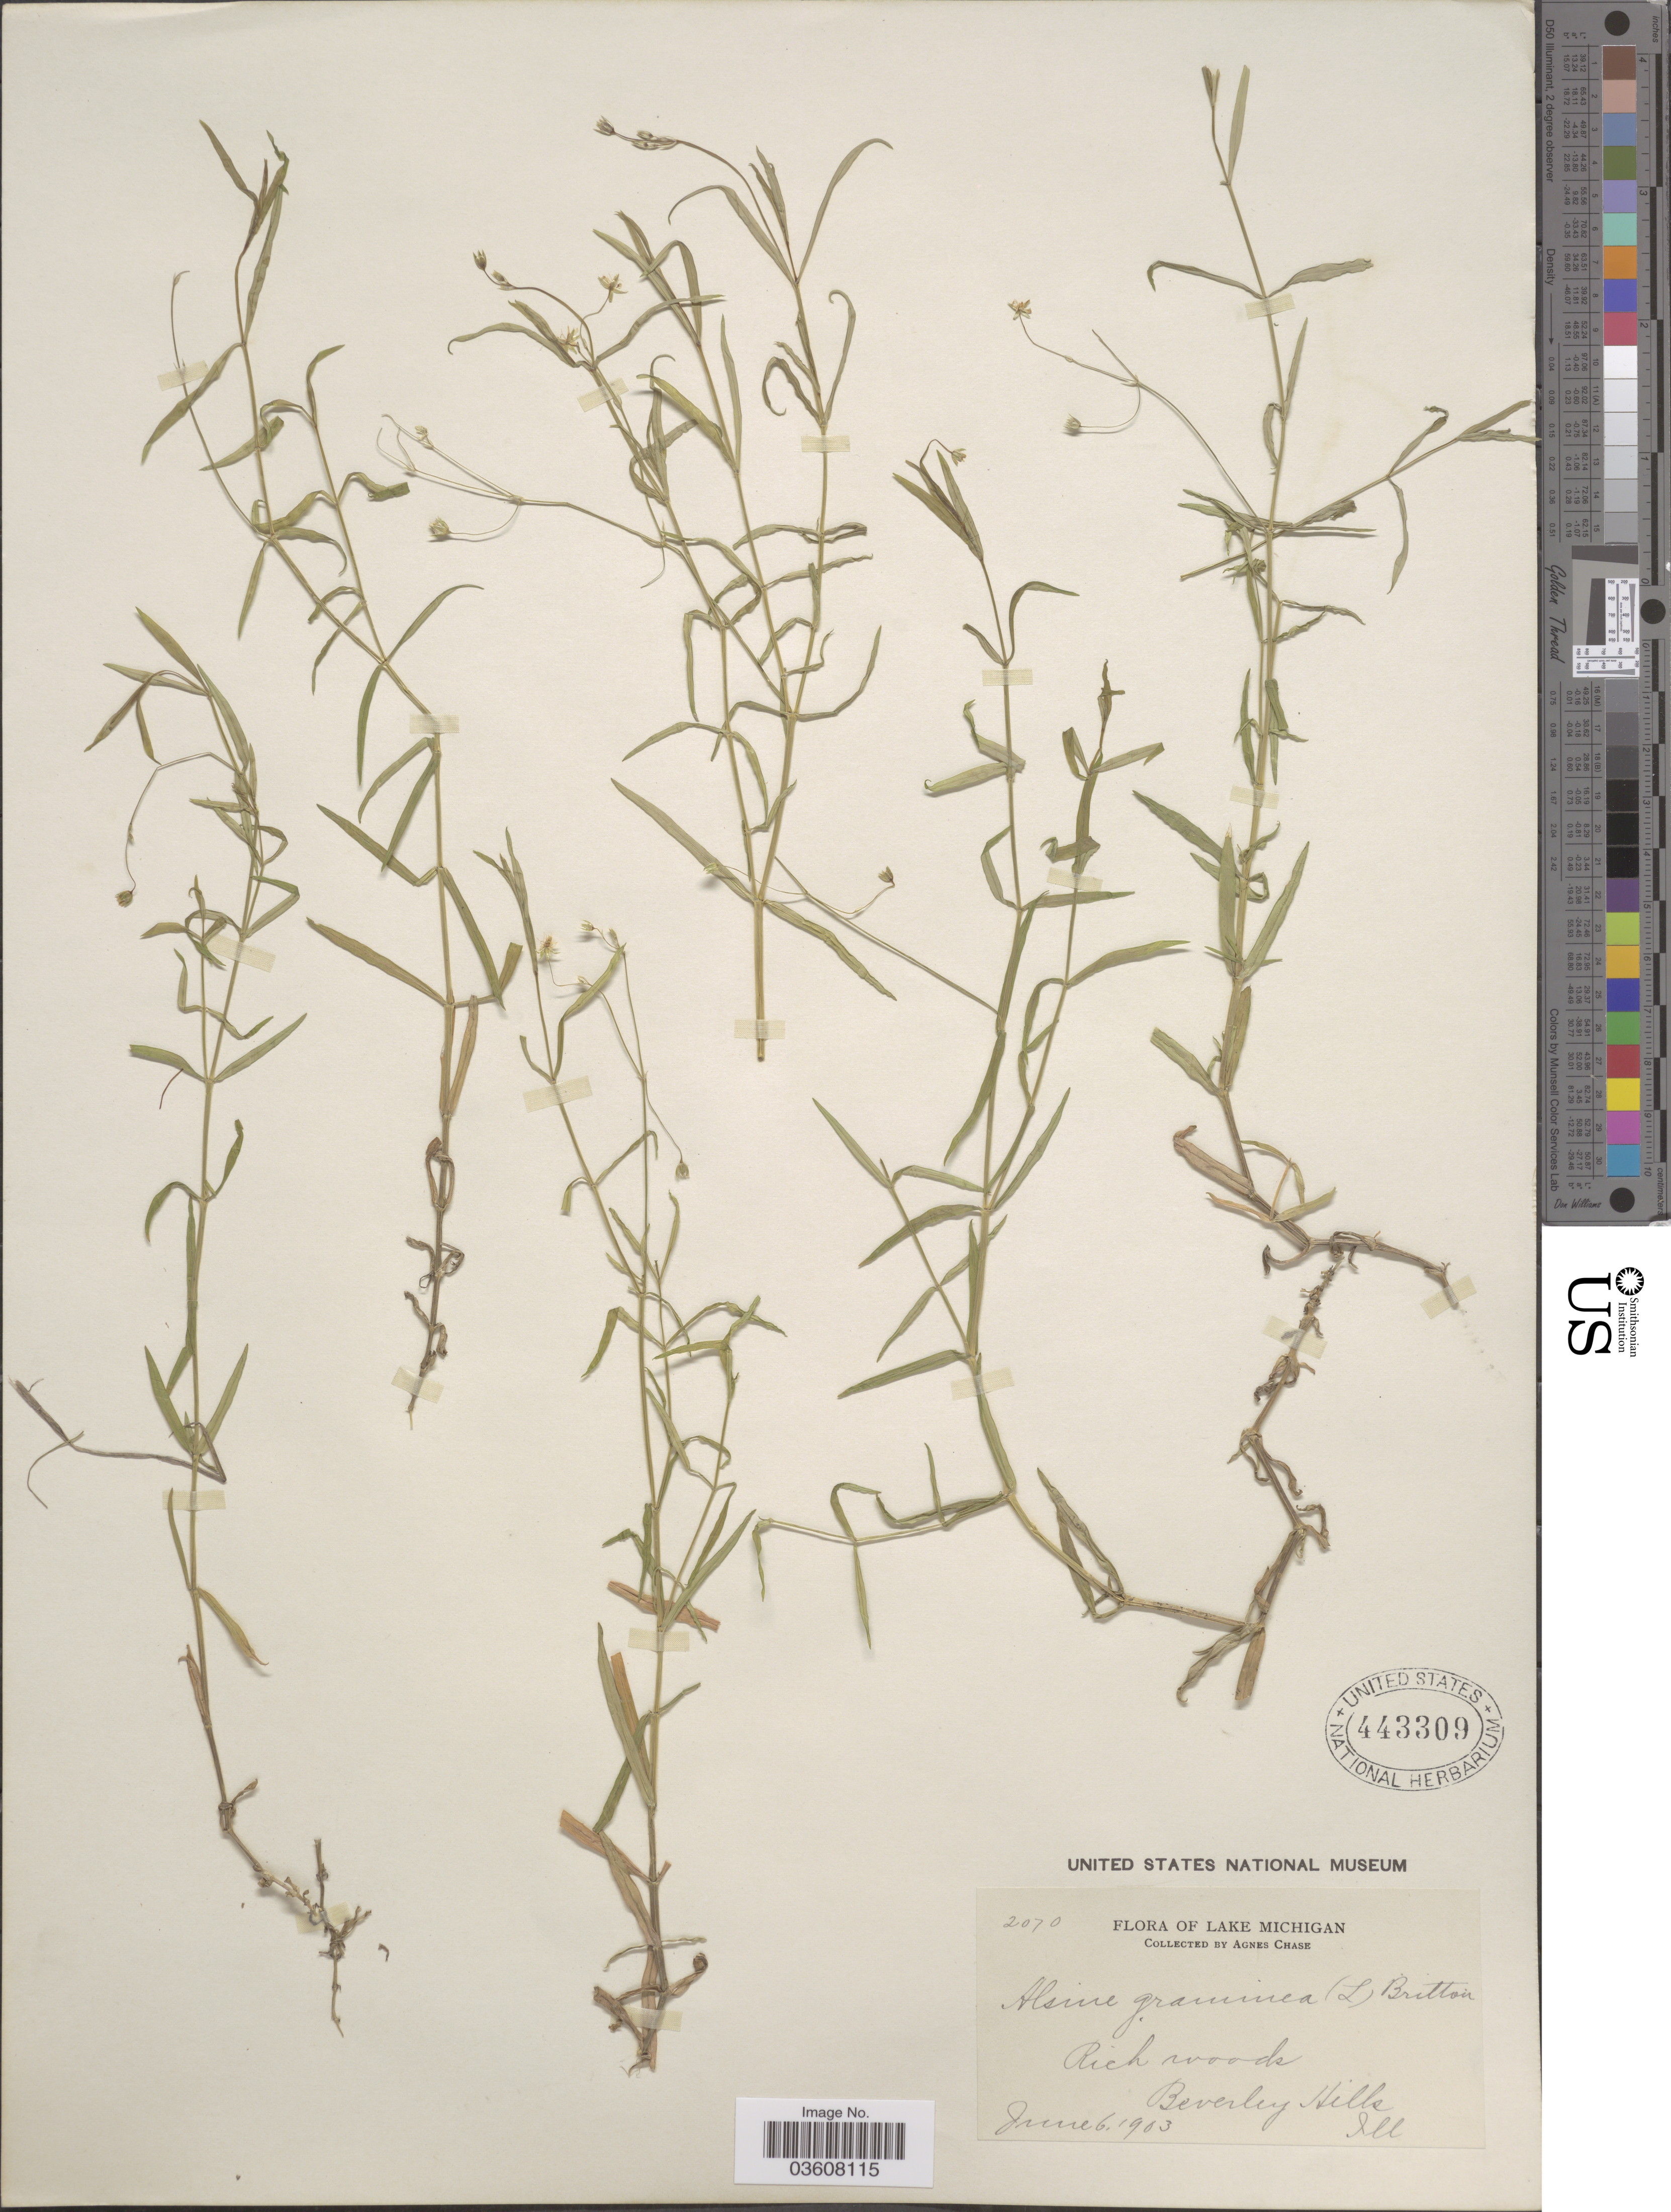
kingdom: Plantae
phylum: Tracheophyta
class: Magnoliopsida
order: Caryophyllales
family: Caryophyllaceae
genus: Stellaria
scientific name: Stellaria graminea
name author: L.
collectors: A. Chase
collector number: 2070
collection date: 1903-06-06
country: United States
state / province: Illinois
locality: Lake Michigan. Beverley Hills.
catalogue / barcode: US 443309